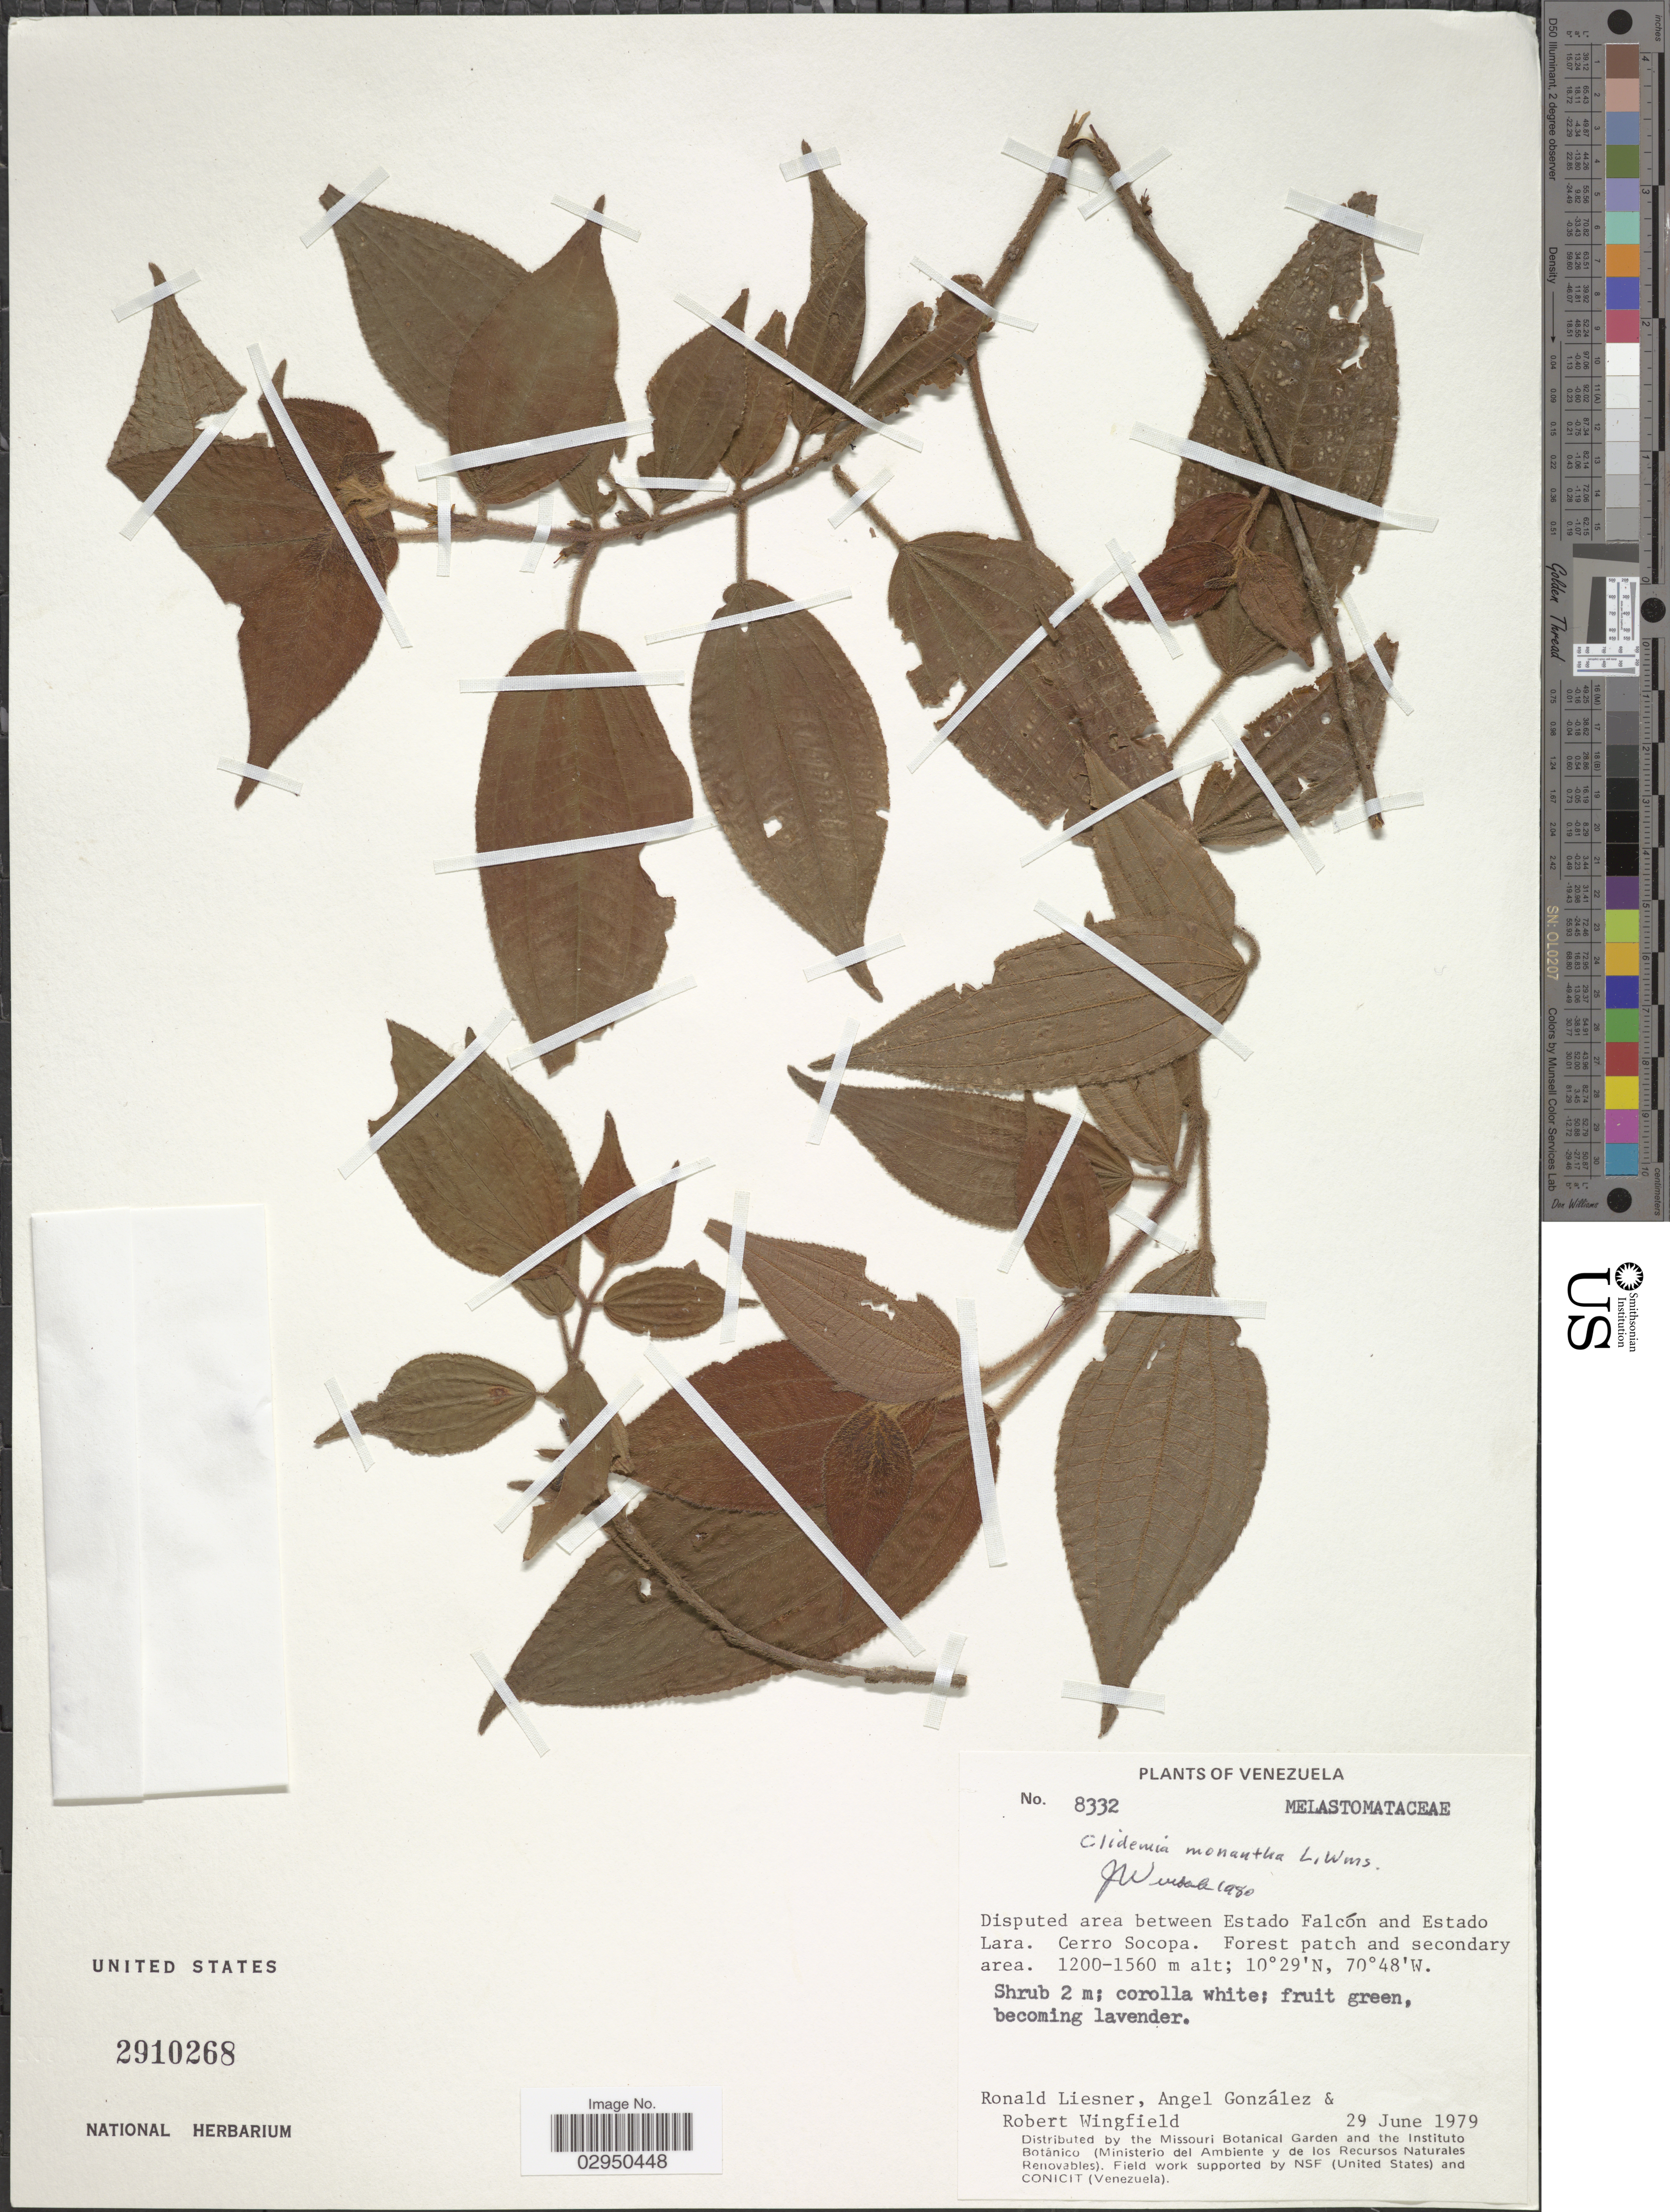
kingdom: Plantae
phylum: Tracheophyta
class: Magnoliopsida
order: Myrtales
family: Melastomataceae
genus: Clidemia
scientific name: Clidemia monantha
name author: L.O. Williams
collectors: R. L. Liesner, A. C. González & R. C. Wingfield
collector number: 8332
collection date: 1979-06-29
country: Venezuela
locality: Disputed area between Estado Falcón and Estado Lara. Cerro Socopa.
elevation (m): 1200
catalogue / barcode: US 2910268